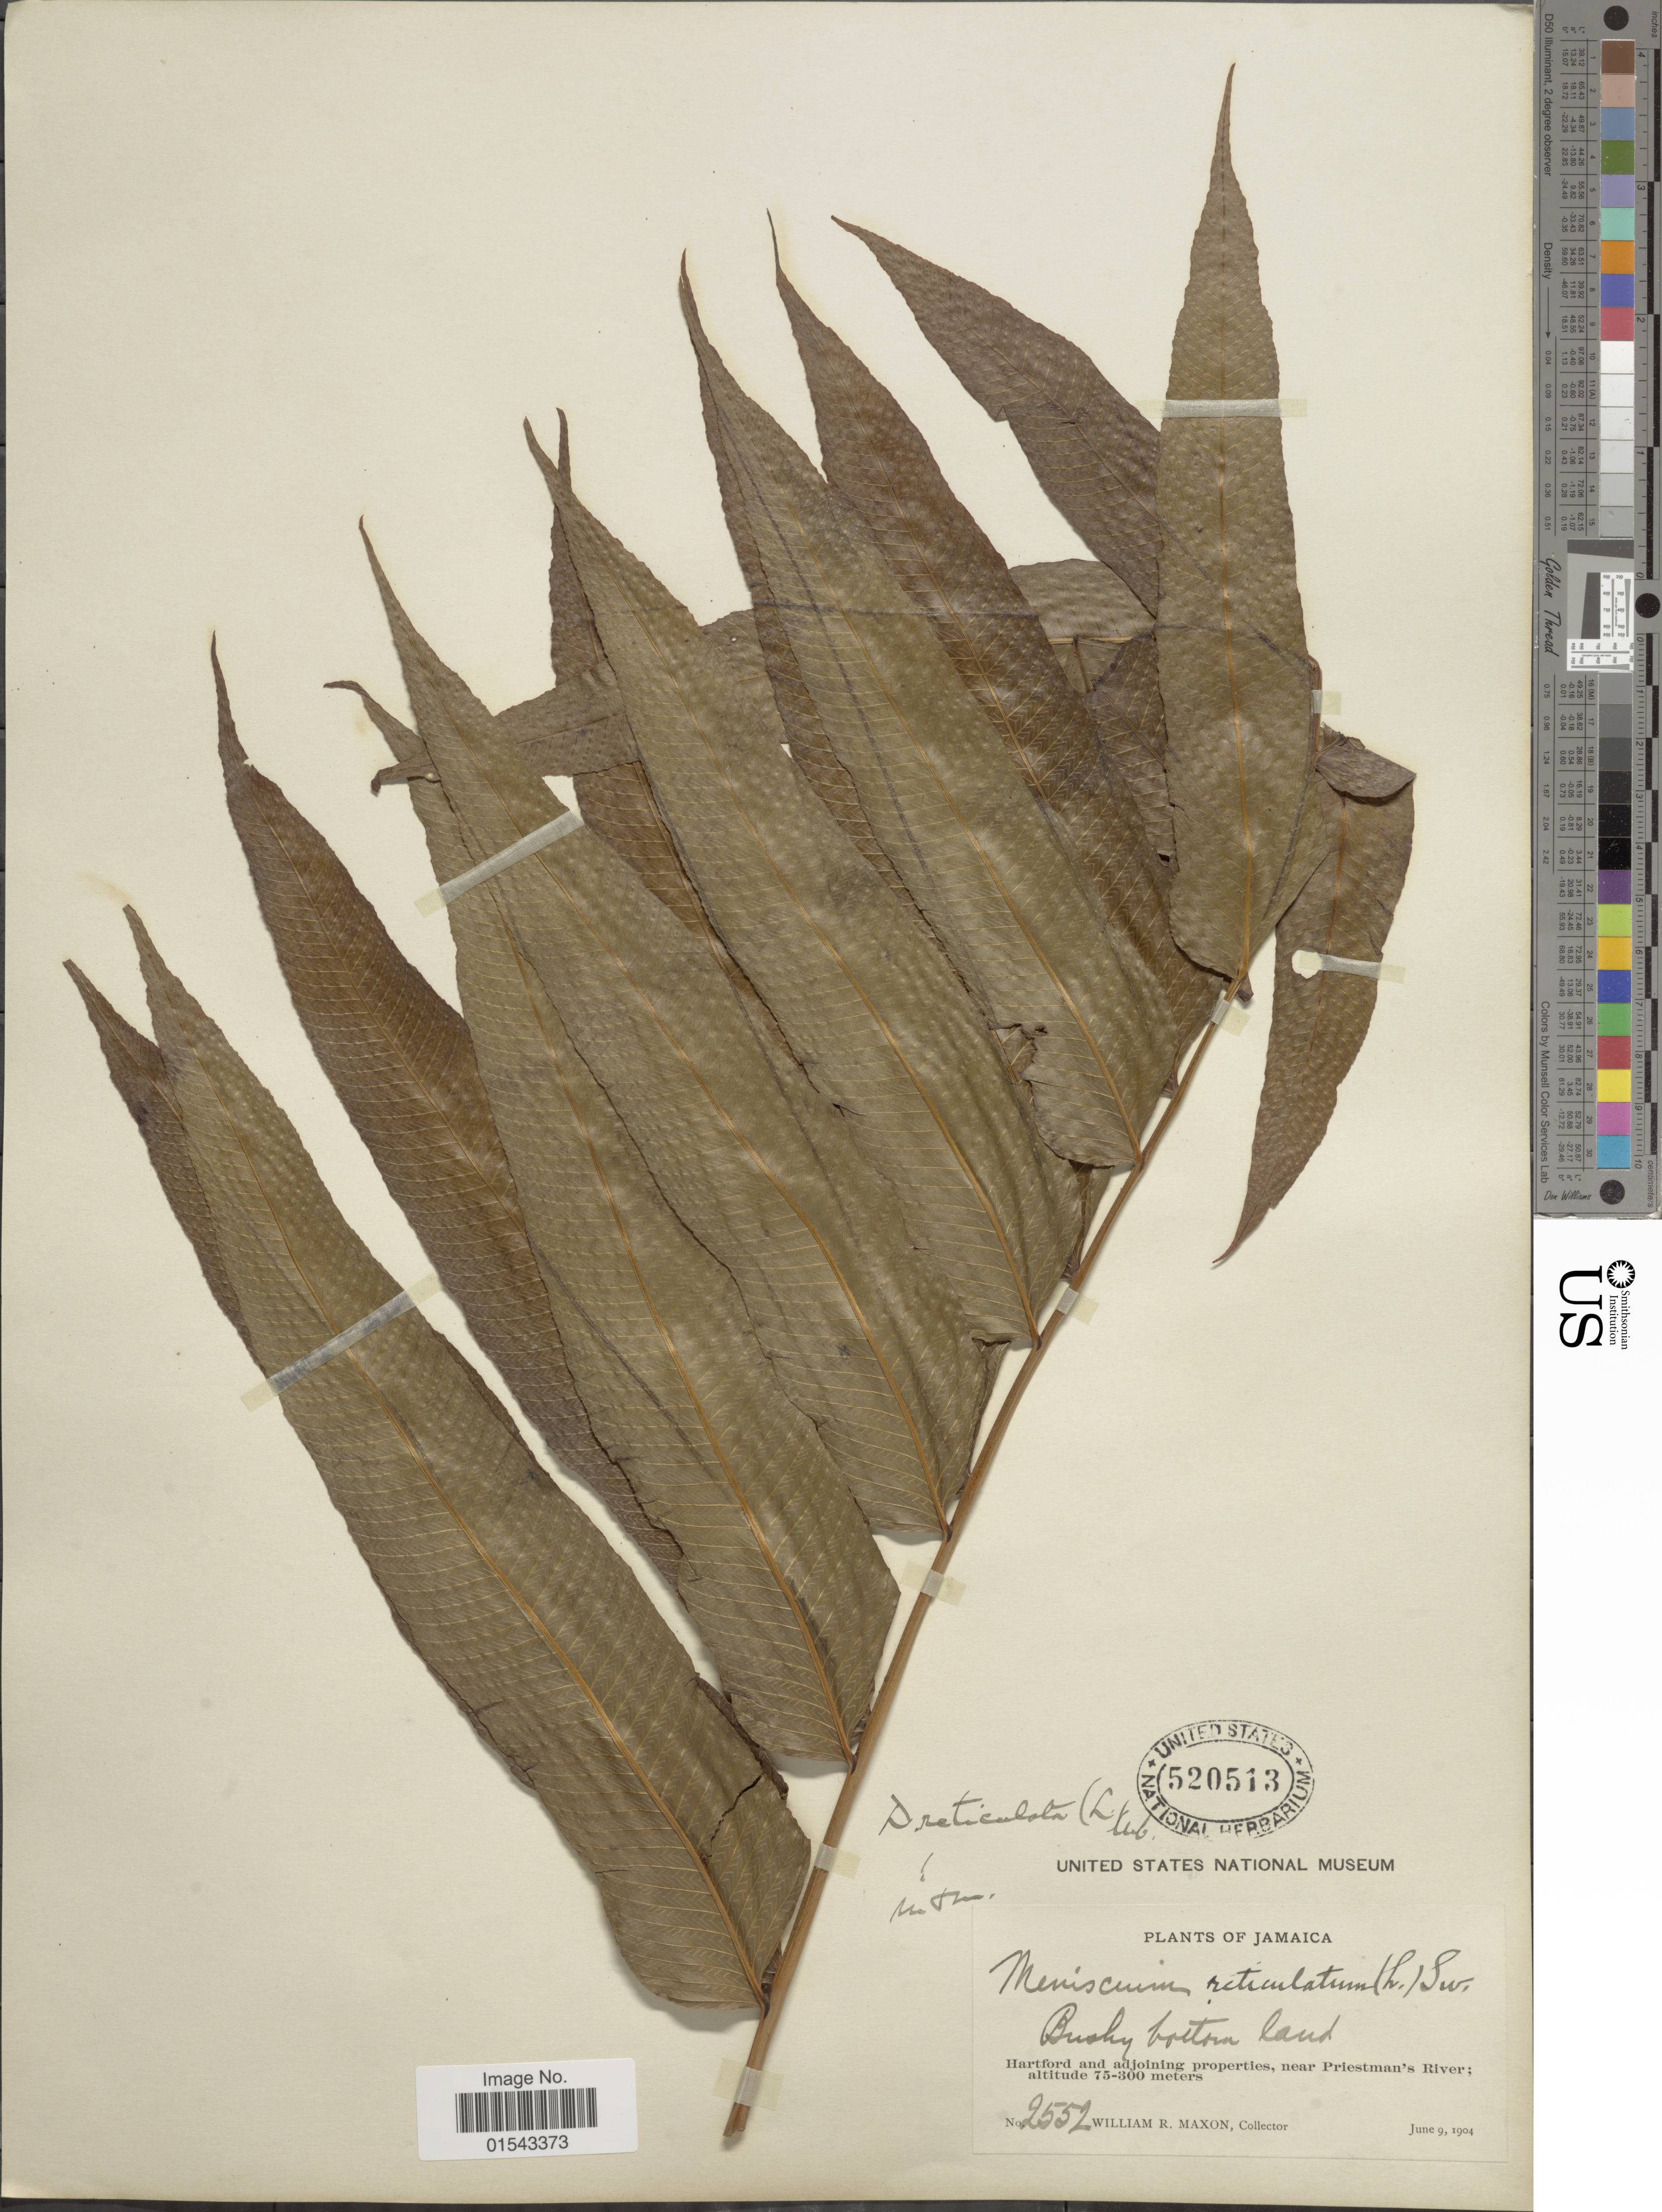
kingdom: Plantae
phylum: Tracheophyta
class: Polypodiopsida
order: Polypodiales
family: Thelypteridaceae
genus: Meniscium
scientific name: Meniscium reticulatum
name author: (L.) Sw.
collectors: W. R. Maxon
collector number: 2552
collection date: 1904-06-09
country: Jamaica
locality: Hartford and adjoining properties, near Priestman's River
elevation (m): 75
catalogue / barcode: US 520513